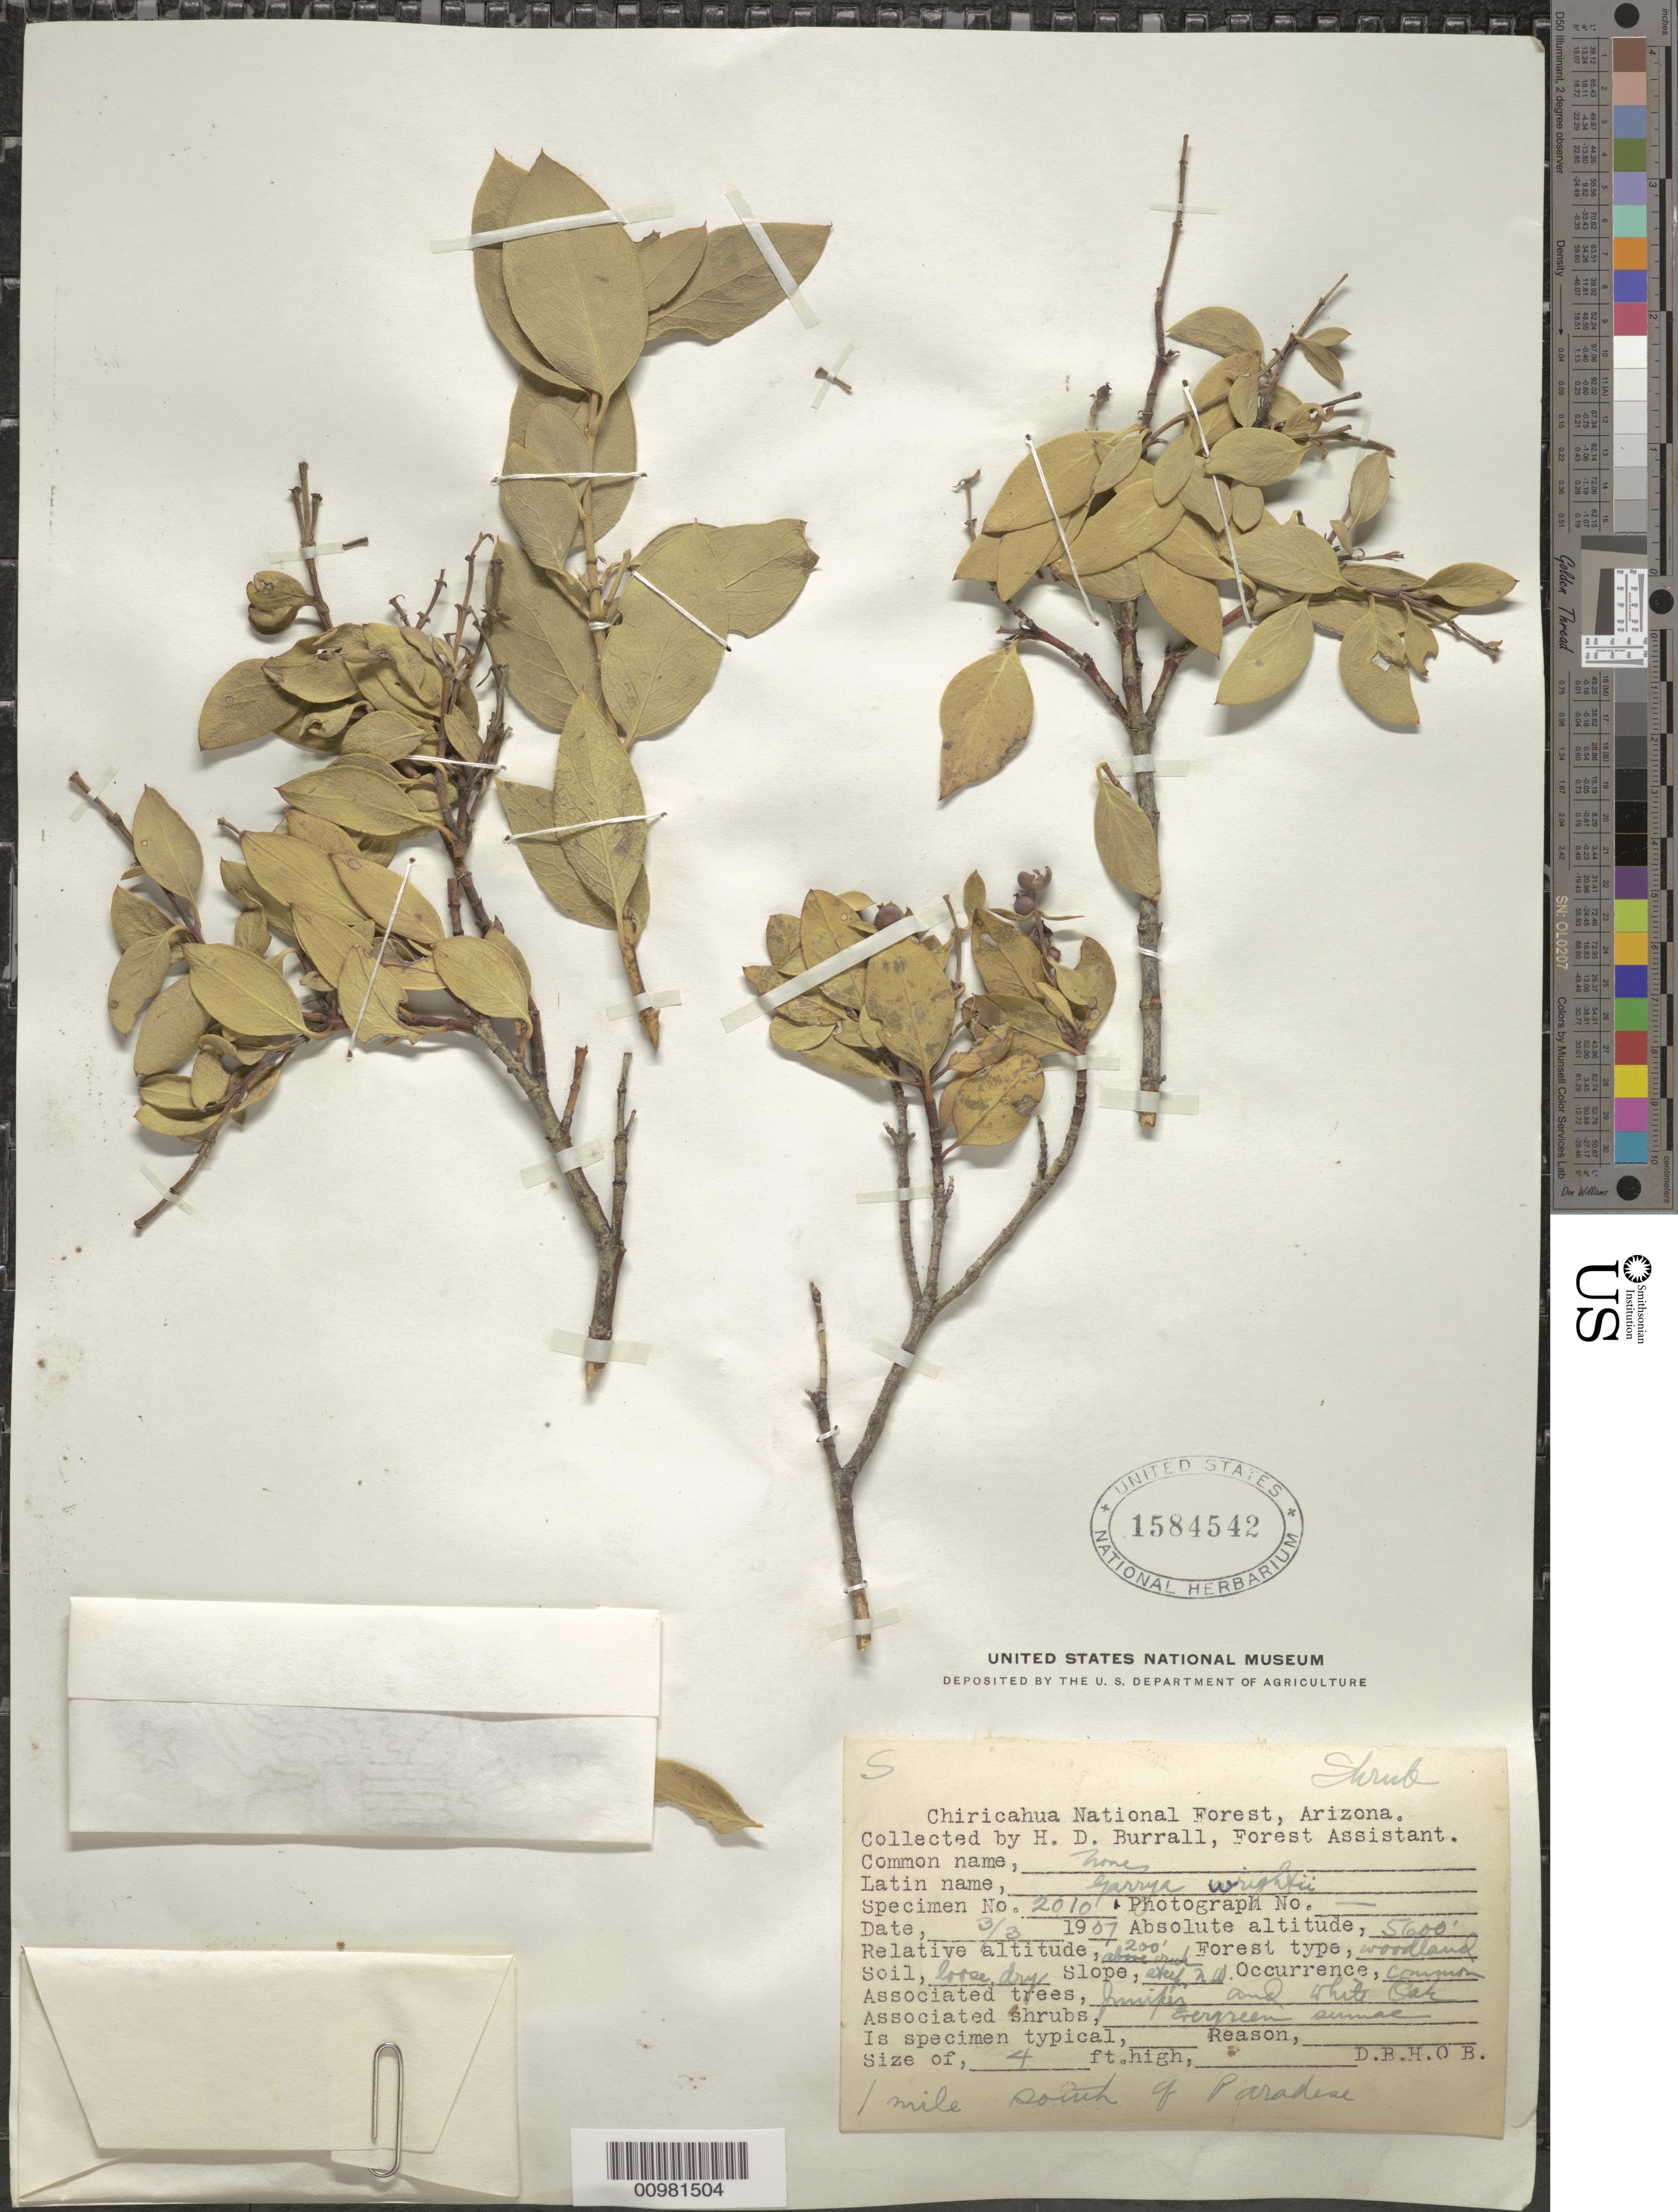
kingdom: Plantae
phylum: Tracheophyta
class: Magnoliopsida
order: Garryales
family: Garryaceae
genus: Garrya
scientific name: Garrya wrightii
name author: Torr.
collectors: H. Burrall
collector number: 2010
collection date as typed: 03 Mar 1907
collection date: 1907-03-03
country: United States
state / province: Arizona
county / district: Cochise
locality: Chiricahua National Forest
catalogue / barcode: US 1584542